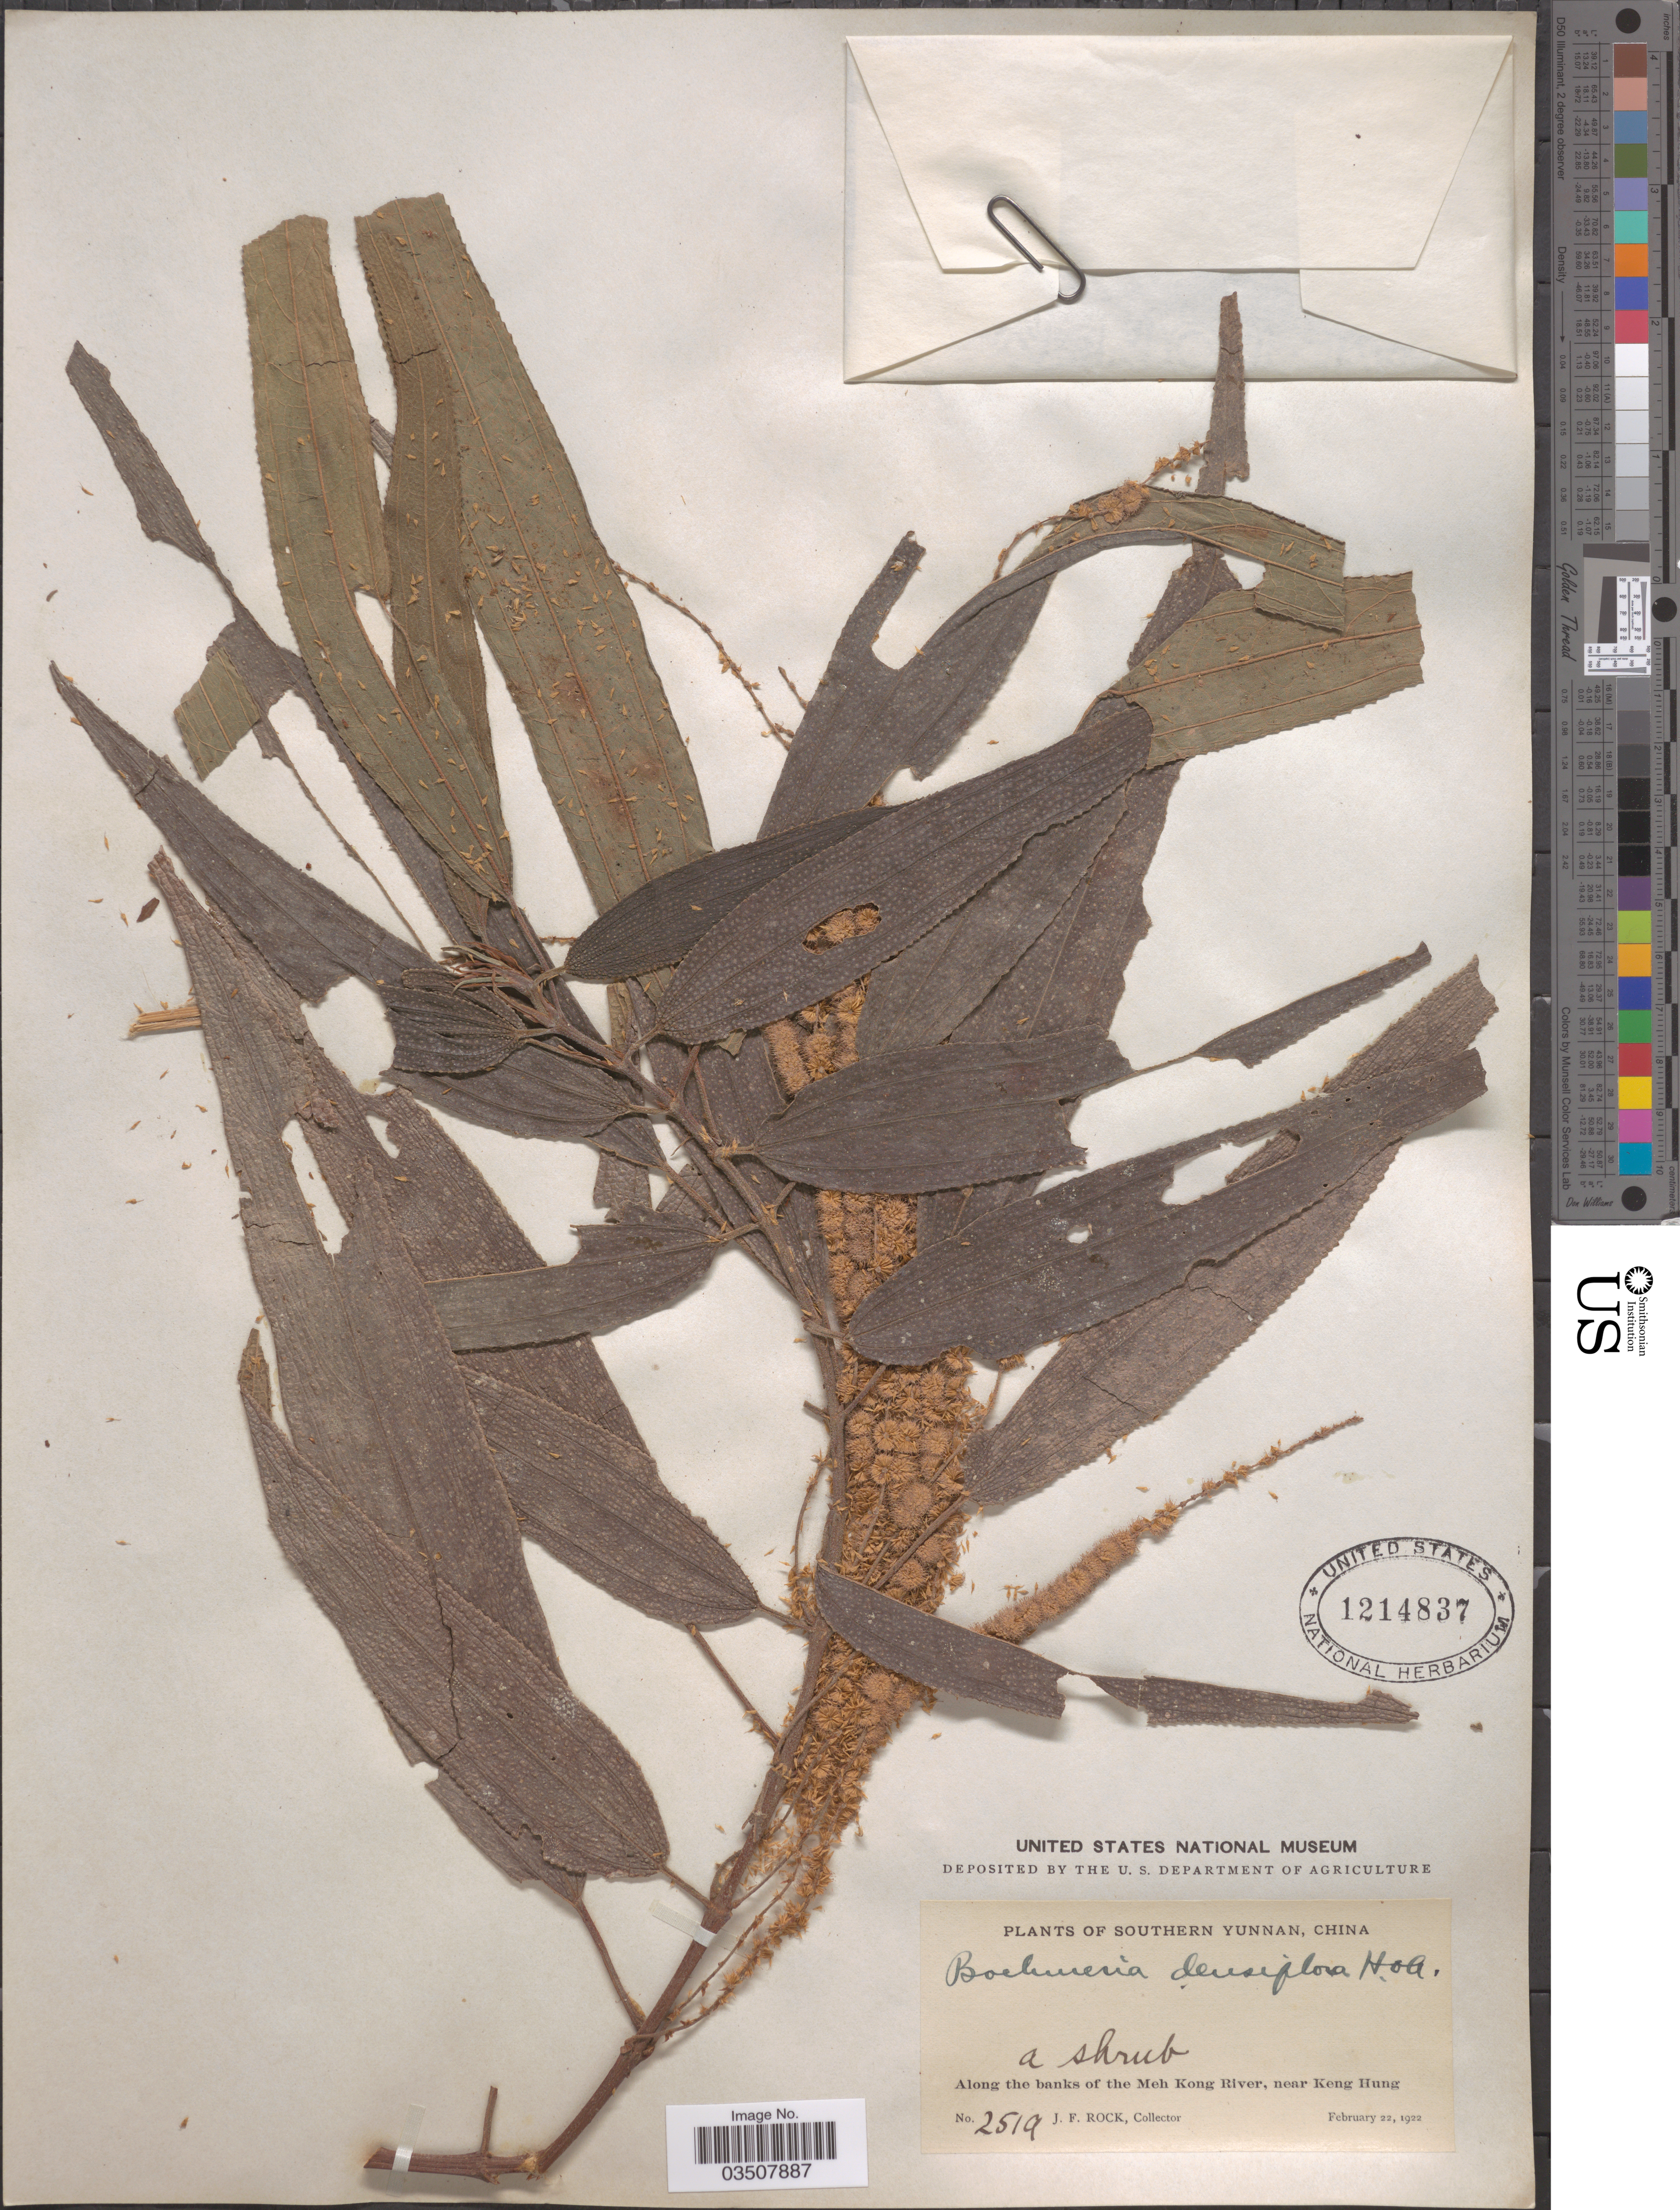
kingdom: Plantae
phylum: Tracheophyta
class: Magnoliopsida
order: Rosales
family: Urticaceae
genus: Boehmeria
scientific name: Boehmeria macrophylla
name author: Hornem.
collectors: J. Rock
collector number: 2519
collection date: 1922-02-22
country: China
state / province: Yunnan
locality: Southern Yunnan. Along the banks of the Meh Kong River, near Keng Hung.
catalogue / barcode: US 1214837